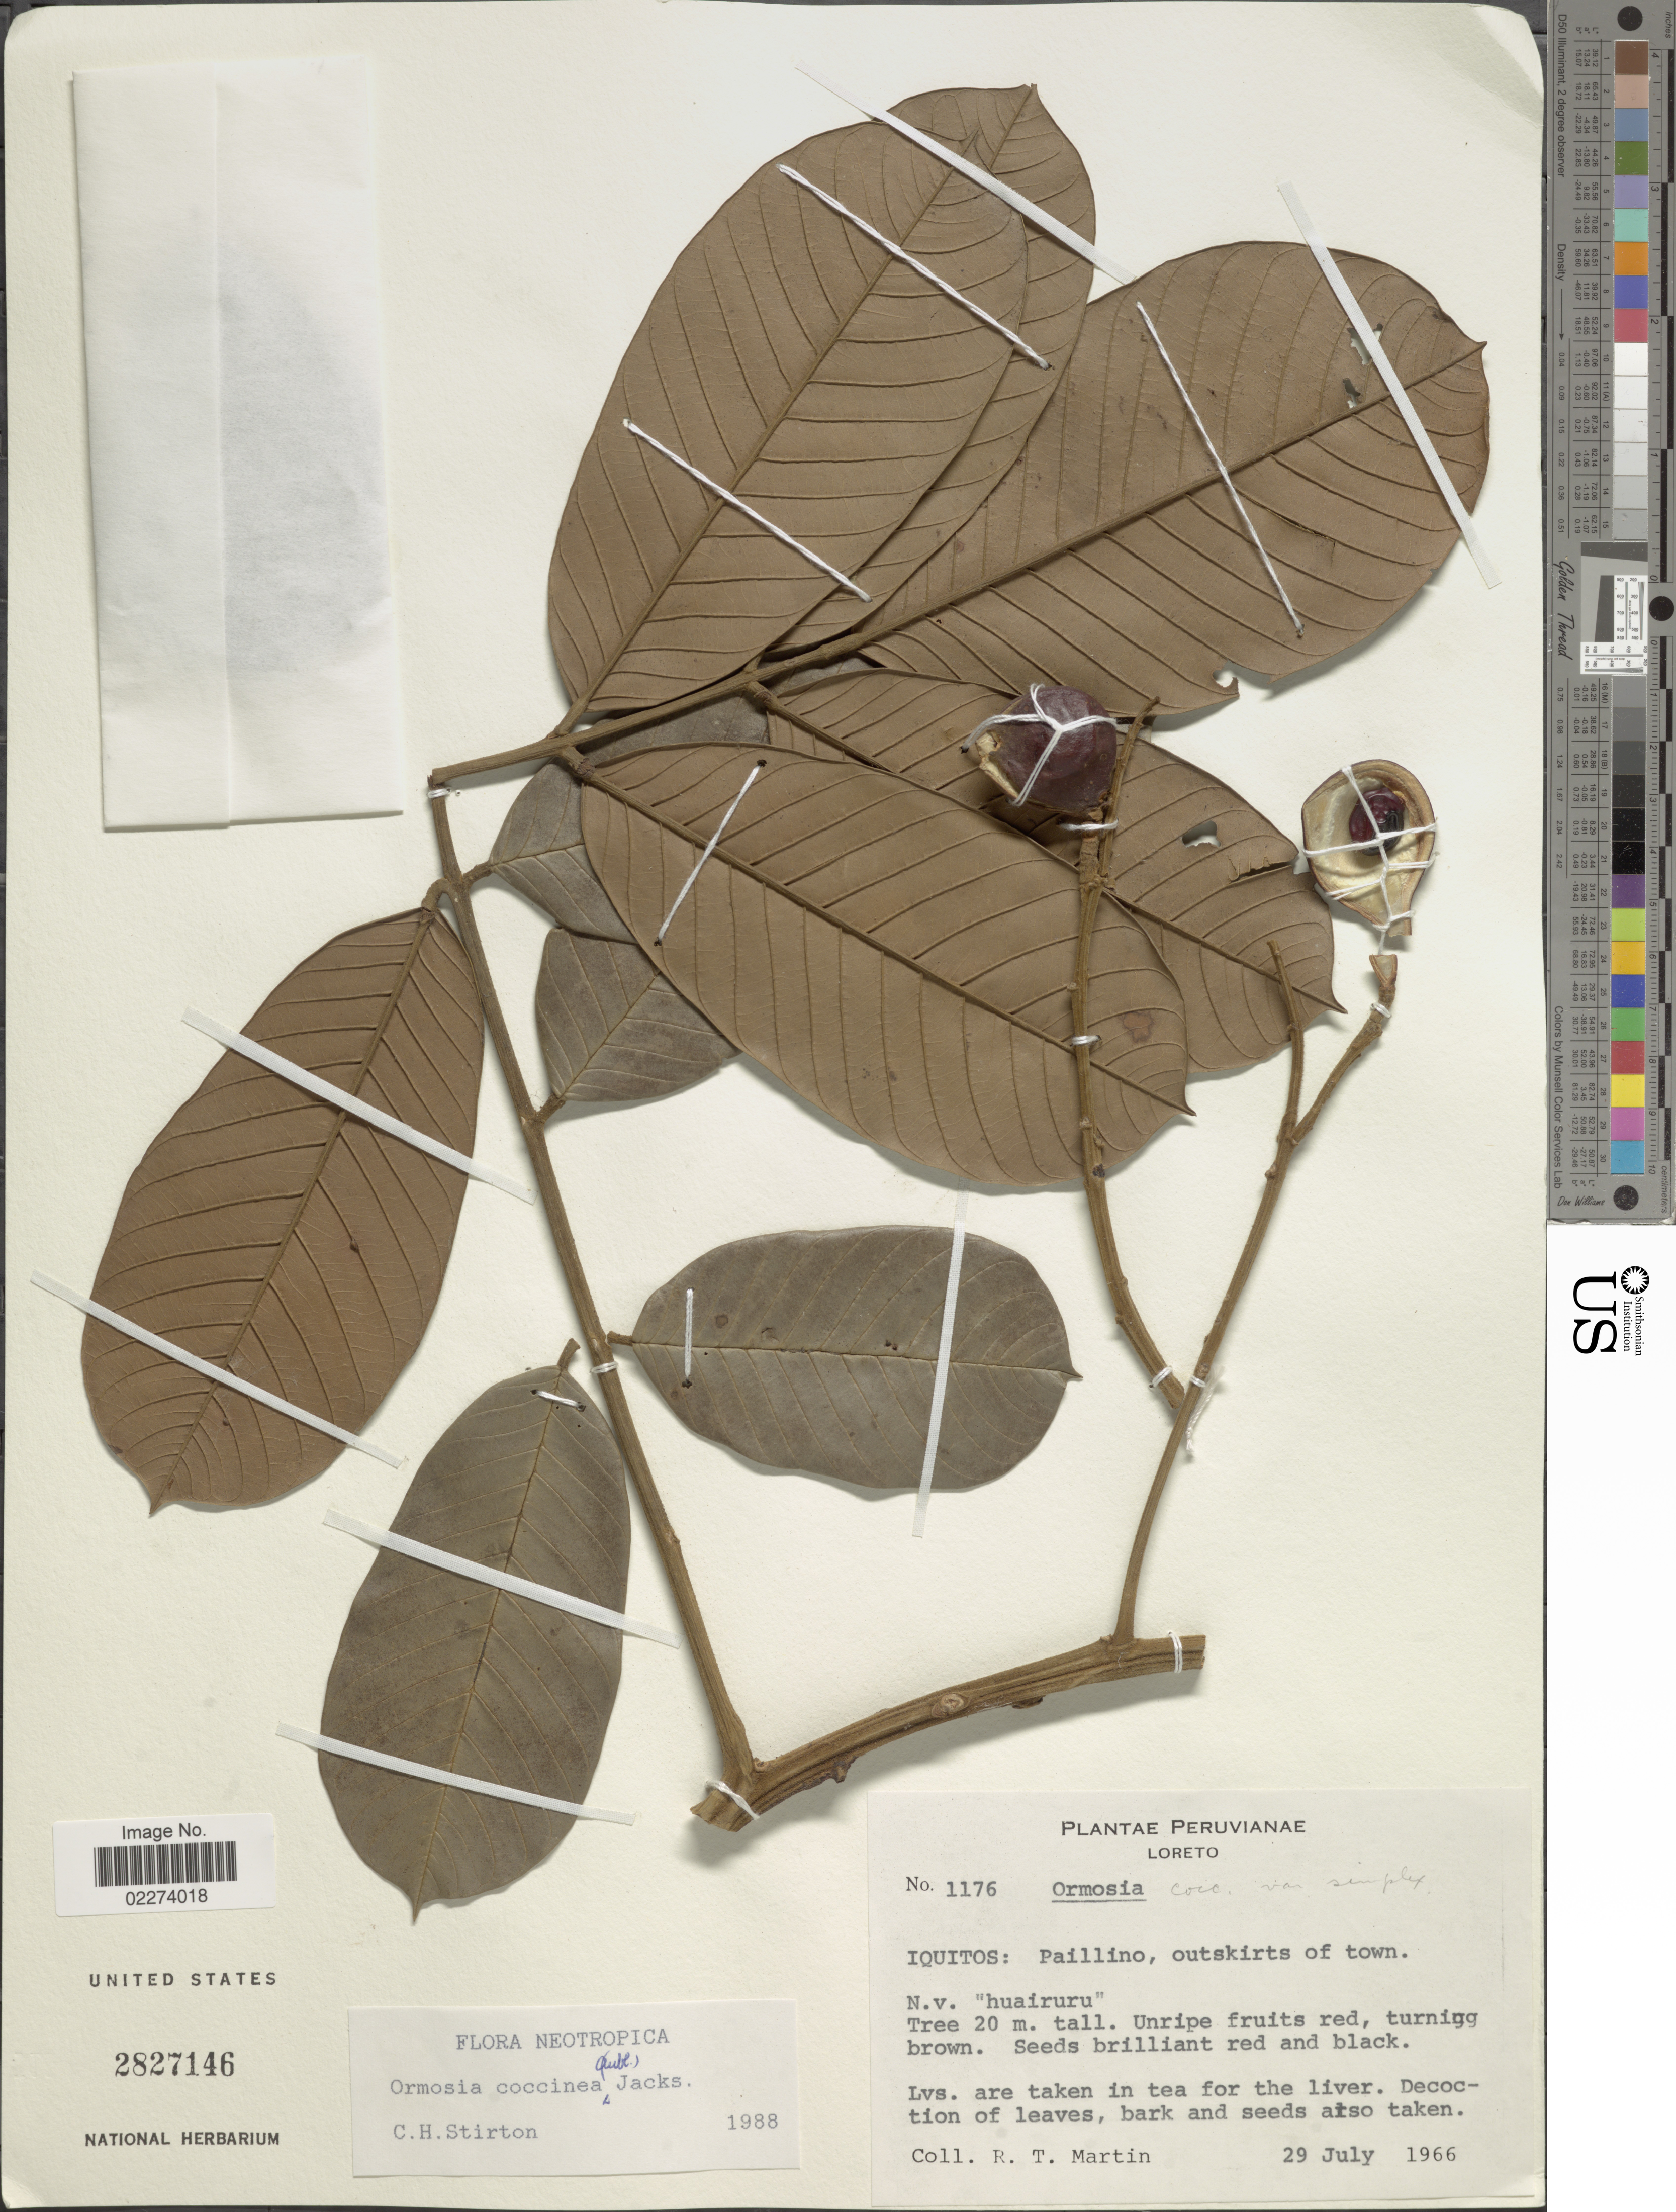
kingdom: Plantae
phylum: Tracheophyta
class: Magnoliopsida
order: Fabales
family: Fabaceae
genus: Ormosia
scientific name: Ormosia coccinea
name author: (Aubl.) Jacks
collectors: R. T. Martin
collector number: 1176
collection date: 1966-07-29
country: Peru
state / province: Loreto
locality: Loreto, Iquitos: Paillino, outskirts of town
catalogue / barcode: US 2827146